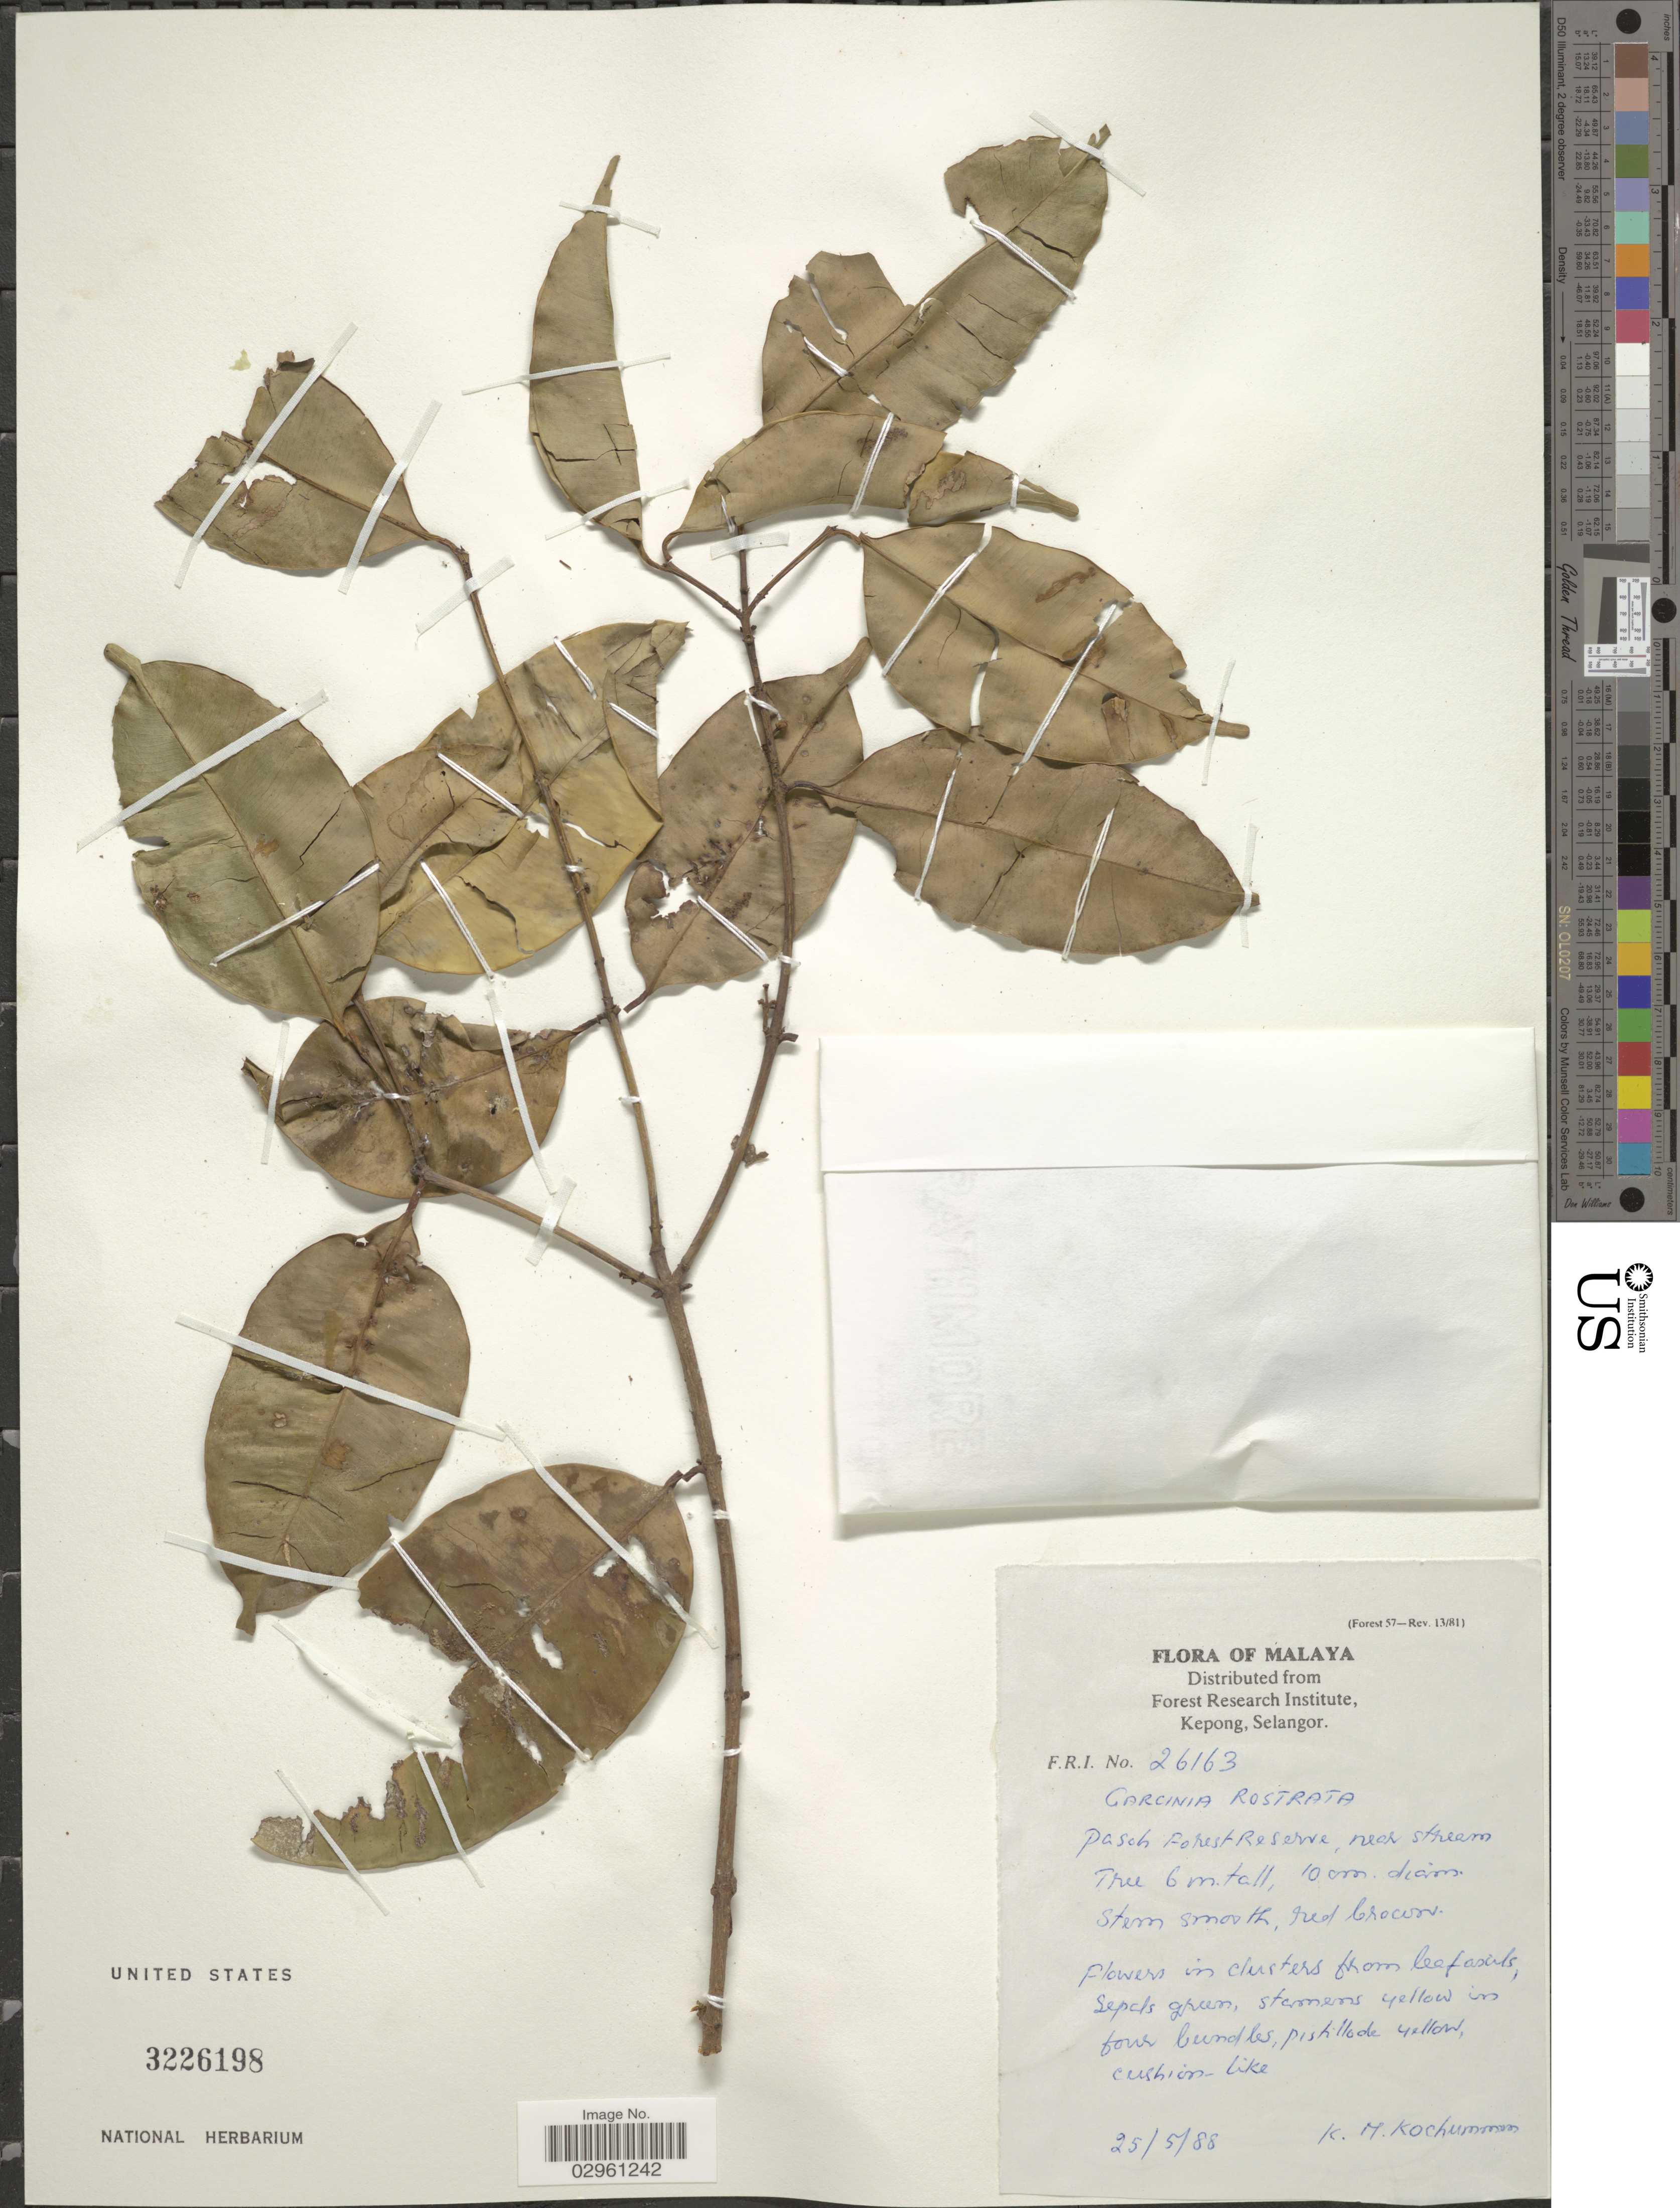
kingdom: Plantae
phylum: Tracheophyta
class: Magnoliopsida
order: Malpighiales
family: Clusiaceae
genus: Garcinia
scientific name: Garcinia rostrata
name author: (Hassk.) Miq.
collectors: K. Kochummen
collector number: F.R.I 26163?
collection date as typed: Transcribed d/m/y: 25/5/88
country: Malaysia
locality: Malaya. Pasoh Forest Reserve, near stream.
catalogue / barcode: US 3226198